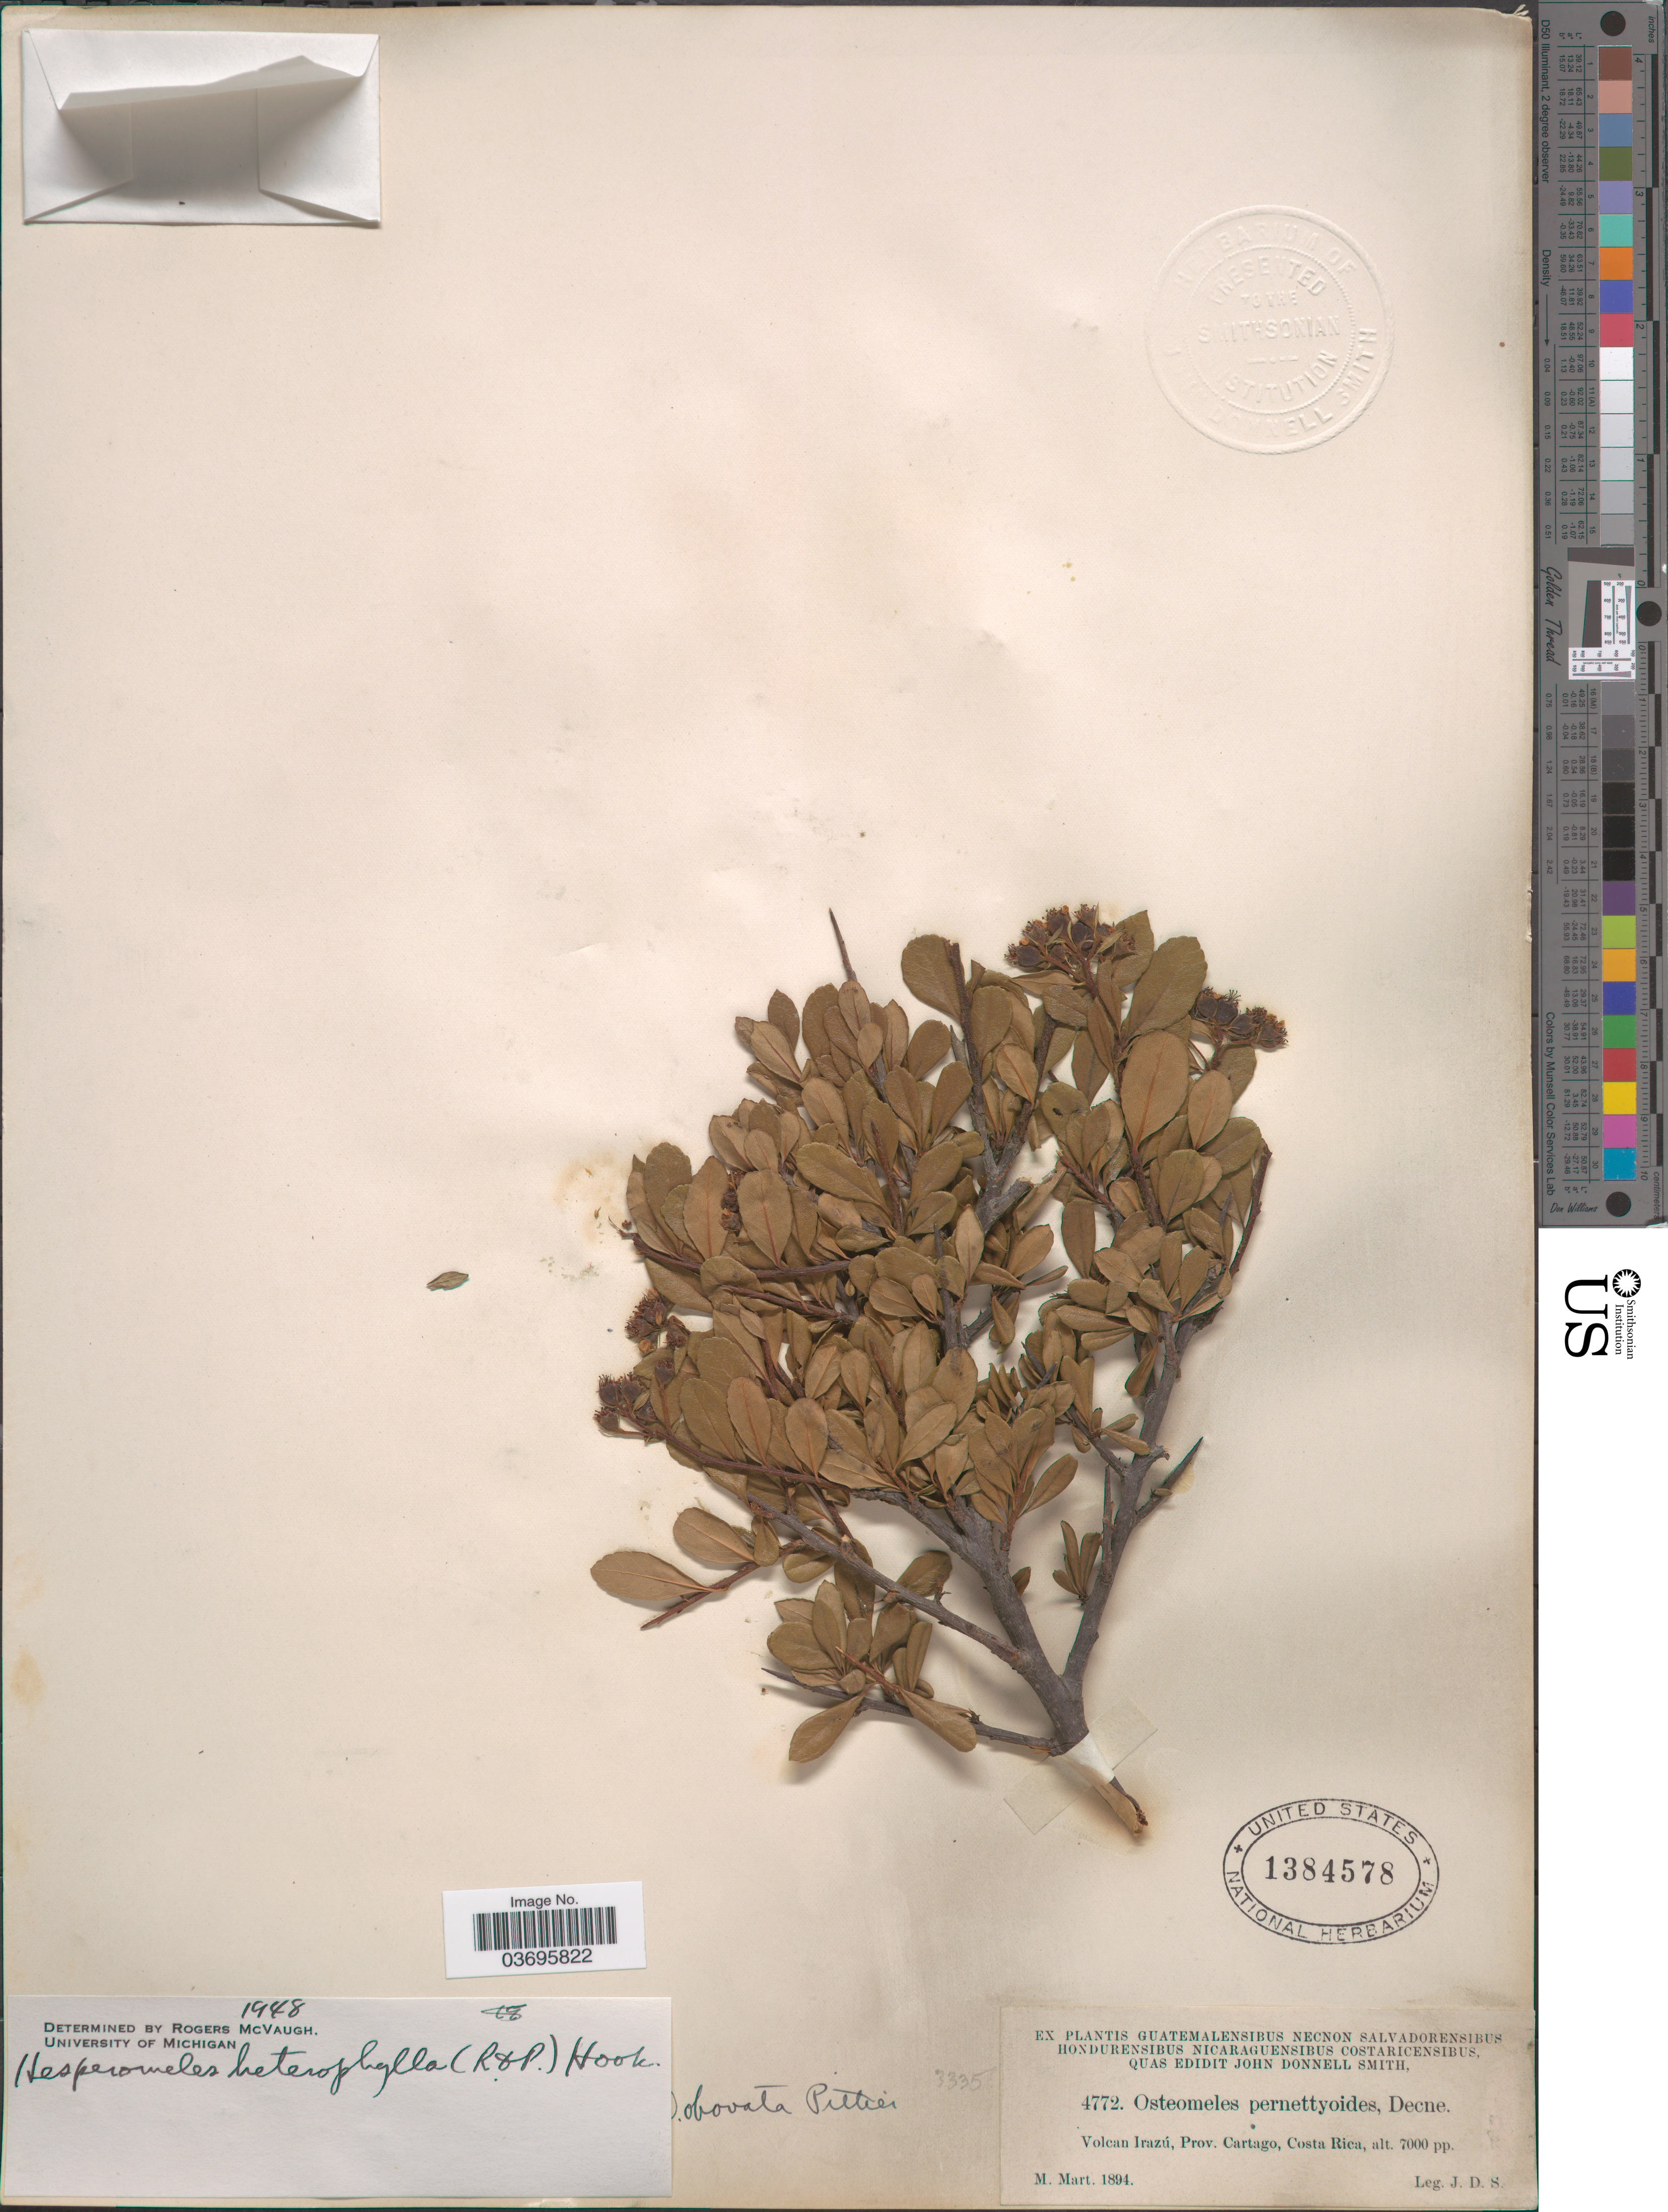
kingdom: Plantae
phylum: Tracheophyta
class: Magnoliopsida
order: Rosales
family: Rosaceae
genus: Hesperomeles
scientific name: Hesperomeles heterophylla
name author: (Ruiz & Pav.) Hook.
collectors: J. Donnell Smith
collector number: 4772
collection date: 1894-03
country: Costa Rica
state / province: Cartago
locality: Volcan Irazú.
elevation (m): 2134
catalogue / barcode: US 1384578